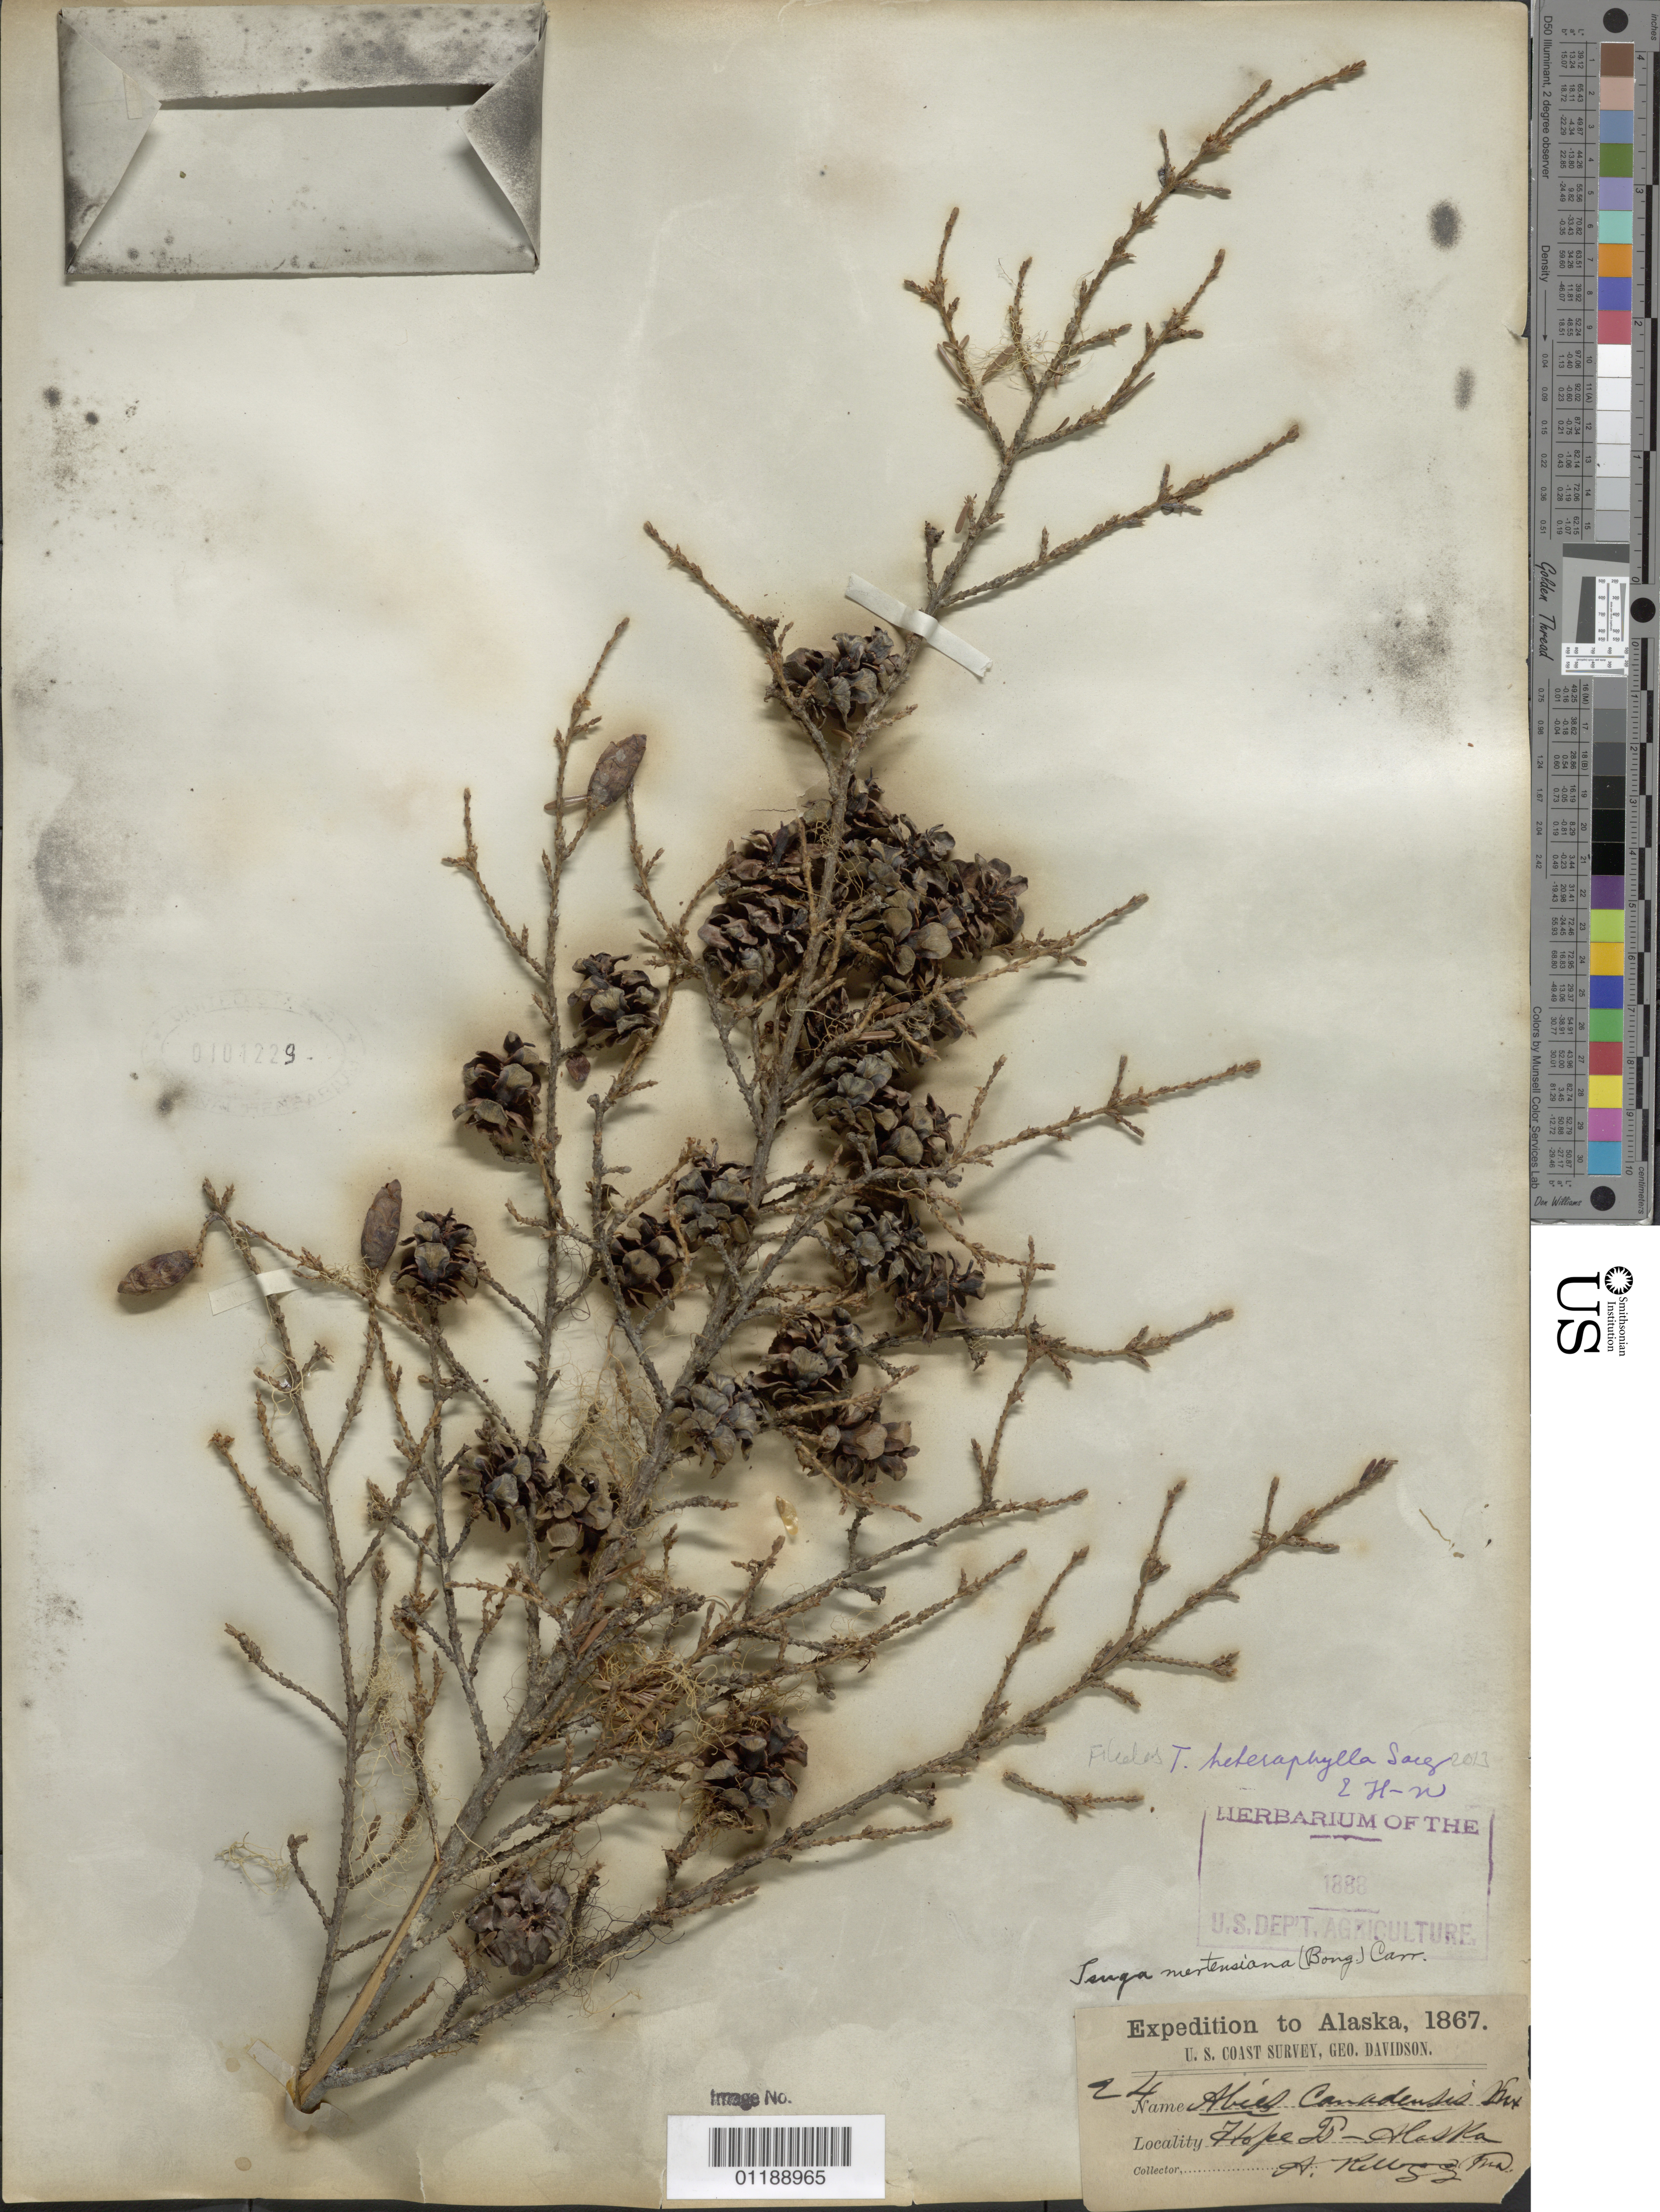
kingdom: Plantae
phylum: Tracheophyta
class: Pinopsida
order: Pinales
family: Pinaceae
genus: Tsuga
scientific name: Tsuga heterophylla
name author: (Raf.) Sarg.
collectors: A. Kellogg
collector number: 24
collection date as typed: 1867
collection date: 1867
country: United States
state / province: Alaska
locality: Hope Island.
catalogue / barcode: US 101229